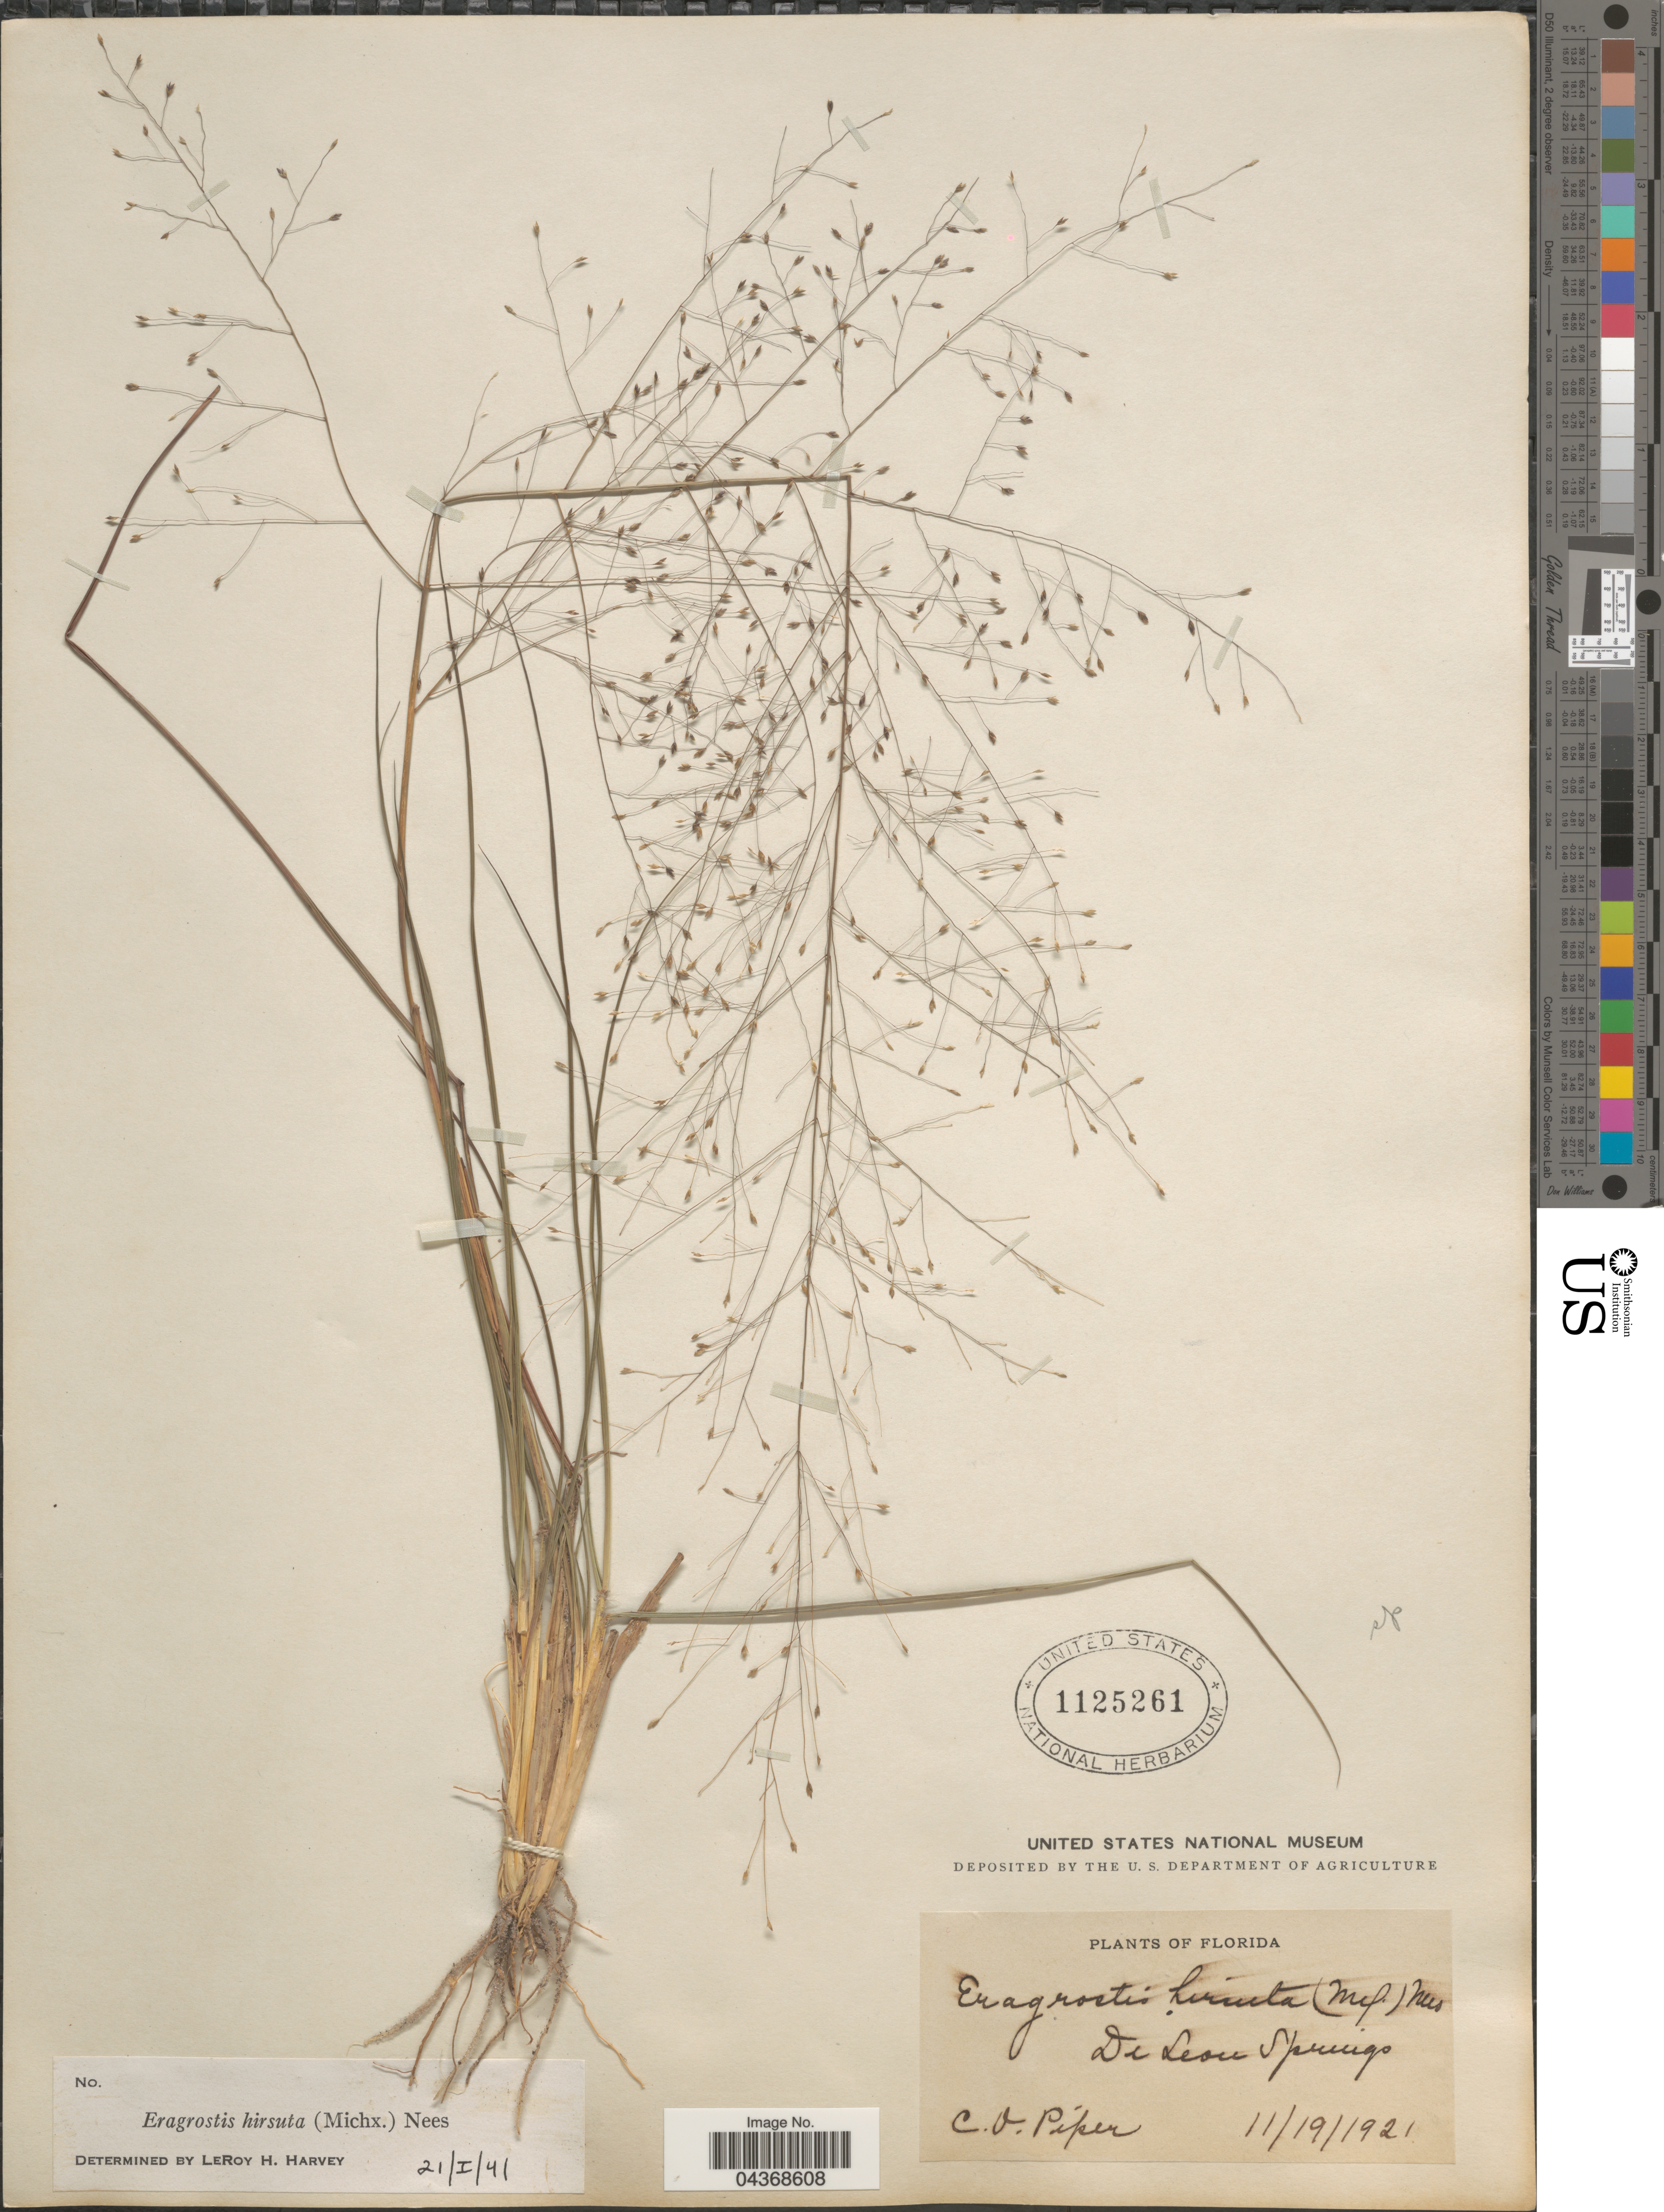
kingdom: Plantae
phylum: Tracheophyta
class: Liliopsida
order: Poales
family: Poaceae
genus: Eragrostis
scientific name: Eragrostis hirsuta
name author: (Michx.) Nees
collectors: C. V. Piper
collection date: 1921-11-19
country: United States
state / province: Florida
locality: De Leon Springs.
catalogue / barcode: US 1125261